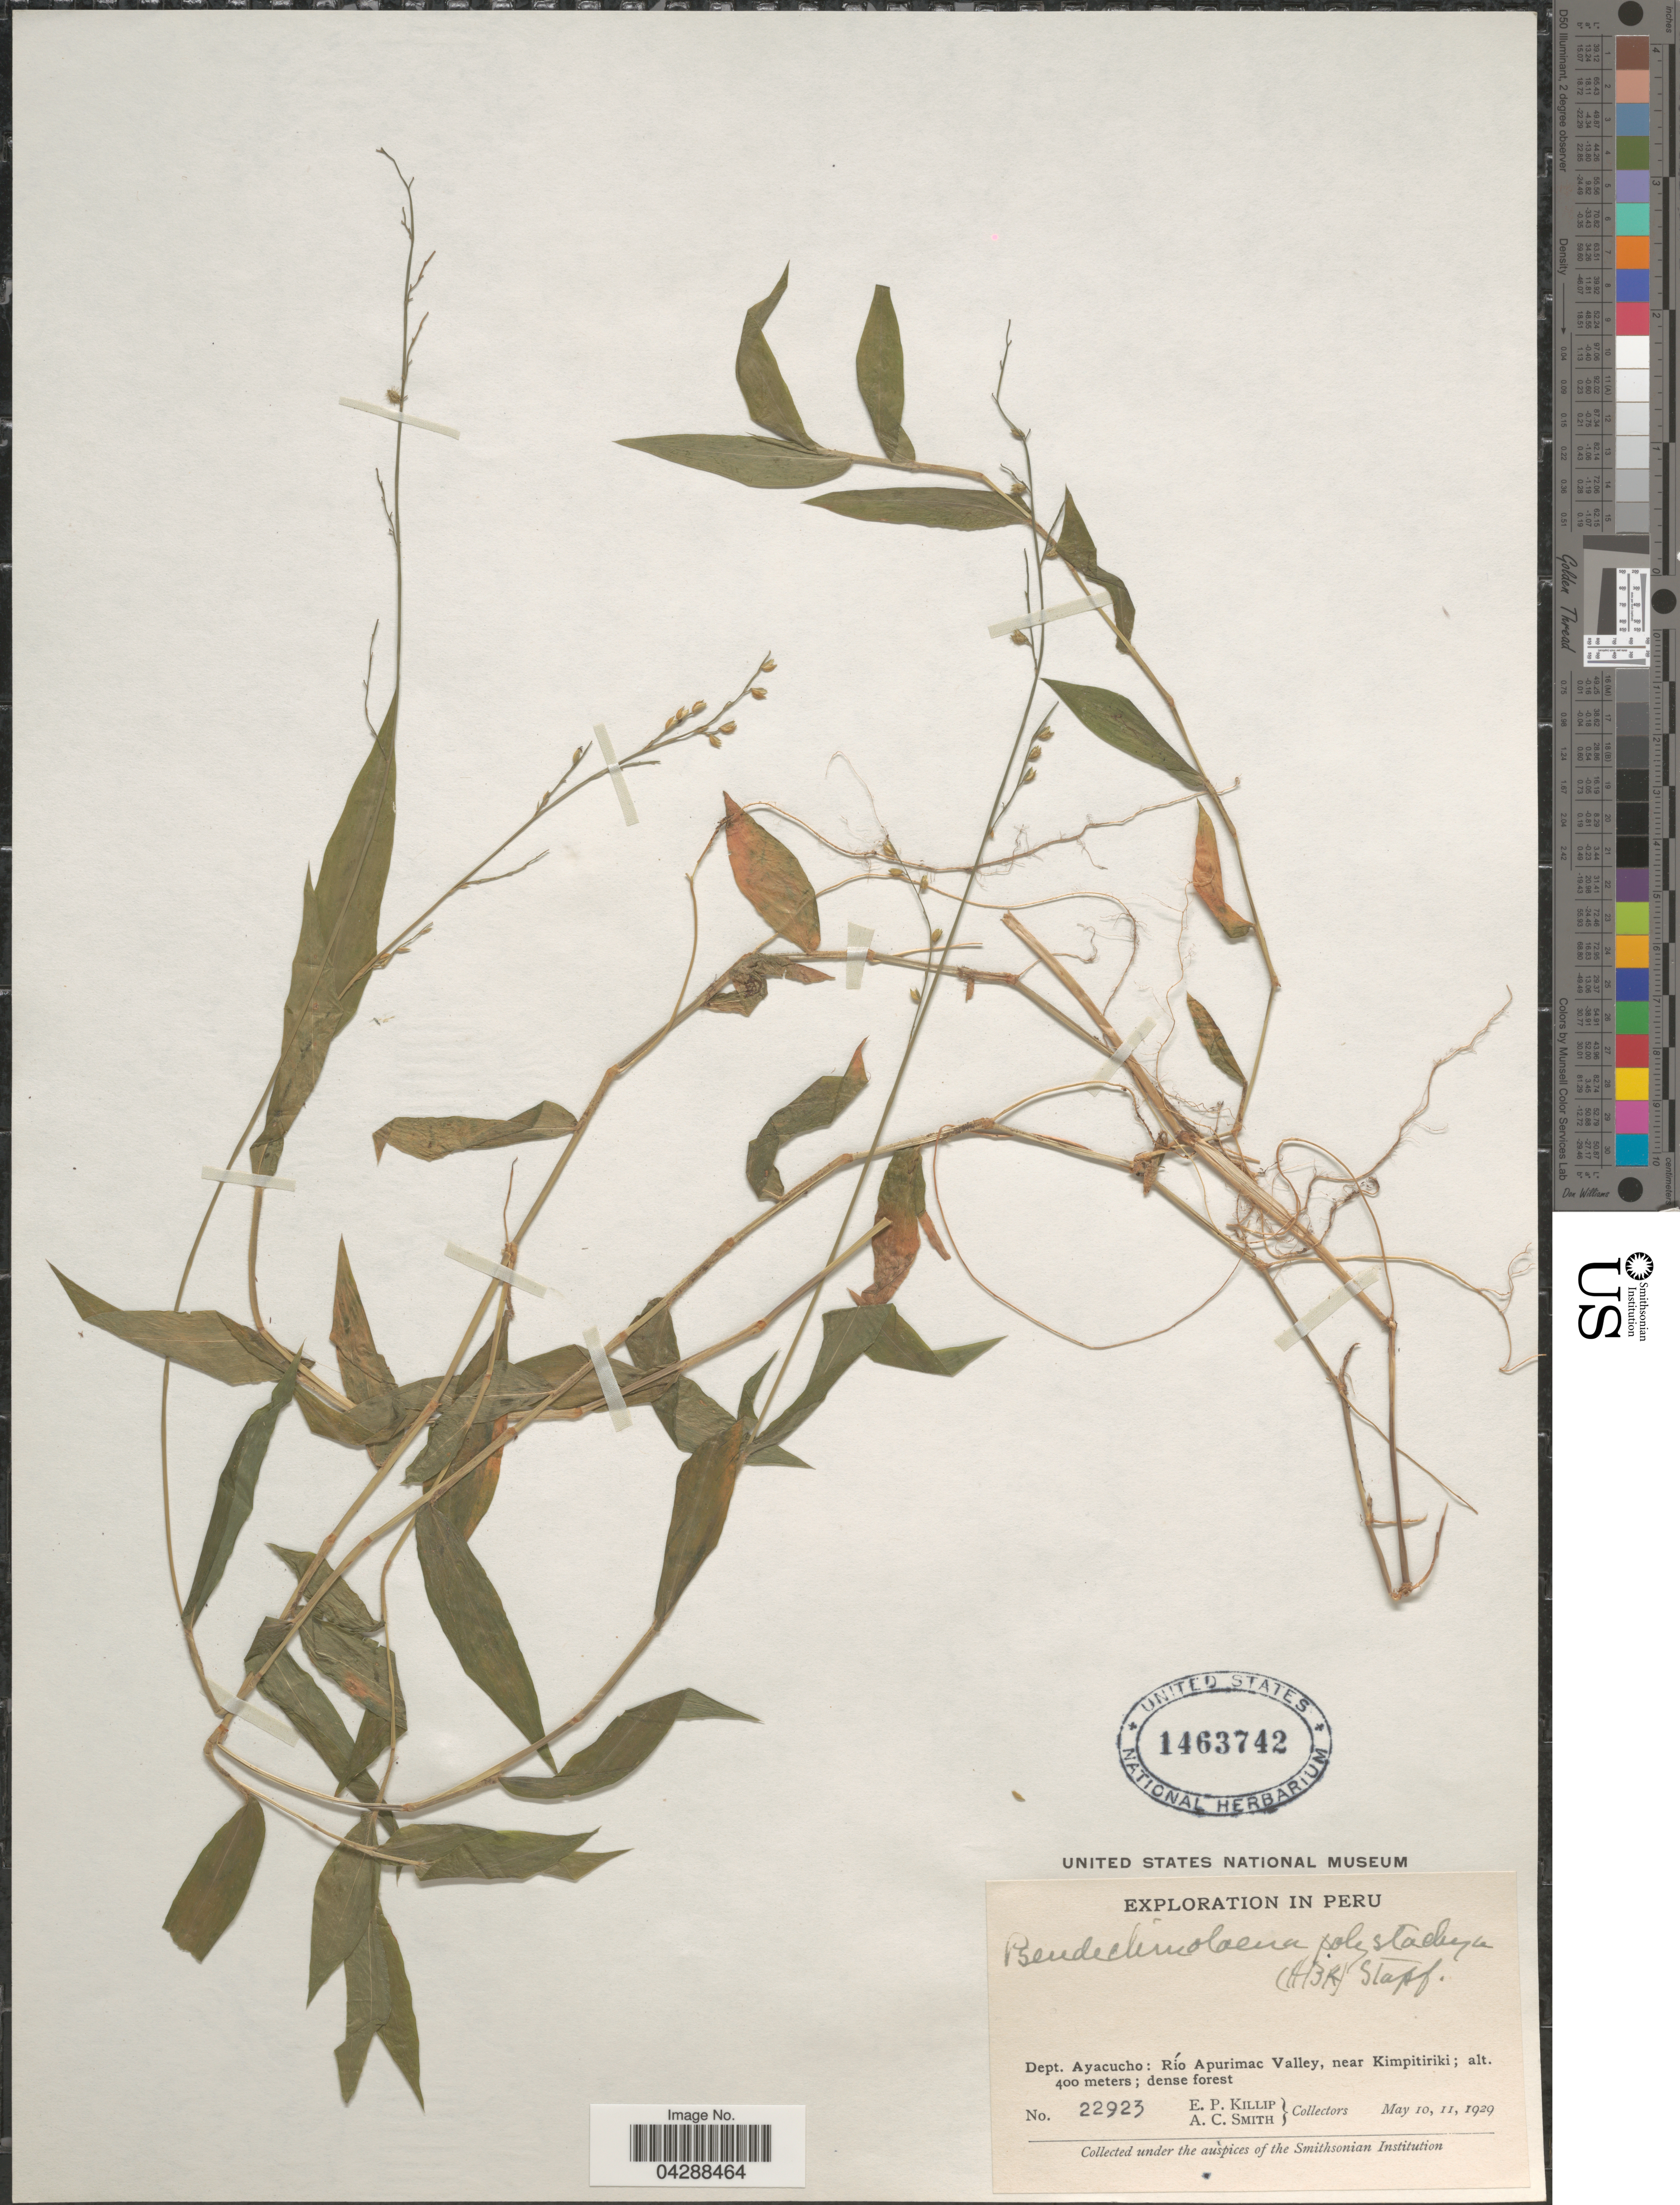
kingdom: Plantae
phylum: Tracheophyta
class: Liliopsida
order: Poales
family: Poaceae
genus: Pseudechinolaena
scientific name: Pseudechinolaena polystachya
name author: (Kunth) Stapf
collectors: E. P. Killip & A. C. Smith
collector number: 22923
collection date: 1929-05-10/1929-05-11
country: Peru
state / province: Ayacucho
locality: Exploration in Peru. Dept. Ayacucho: Río Apurimac Valley, near Kimpitiriki.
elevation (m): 400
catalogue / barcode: US 1463742